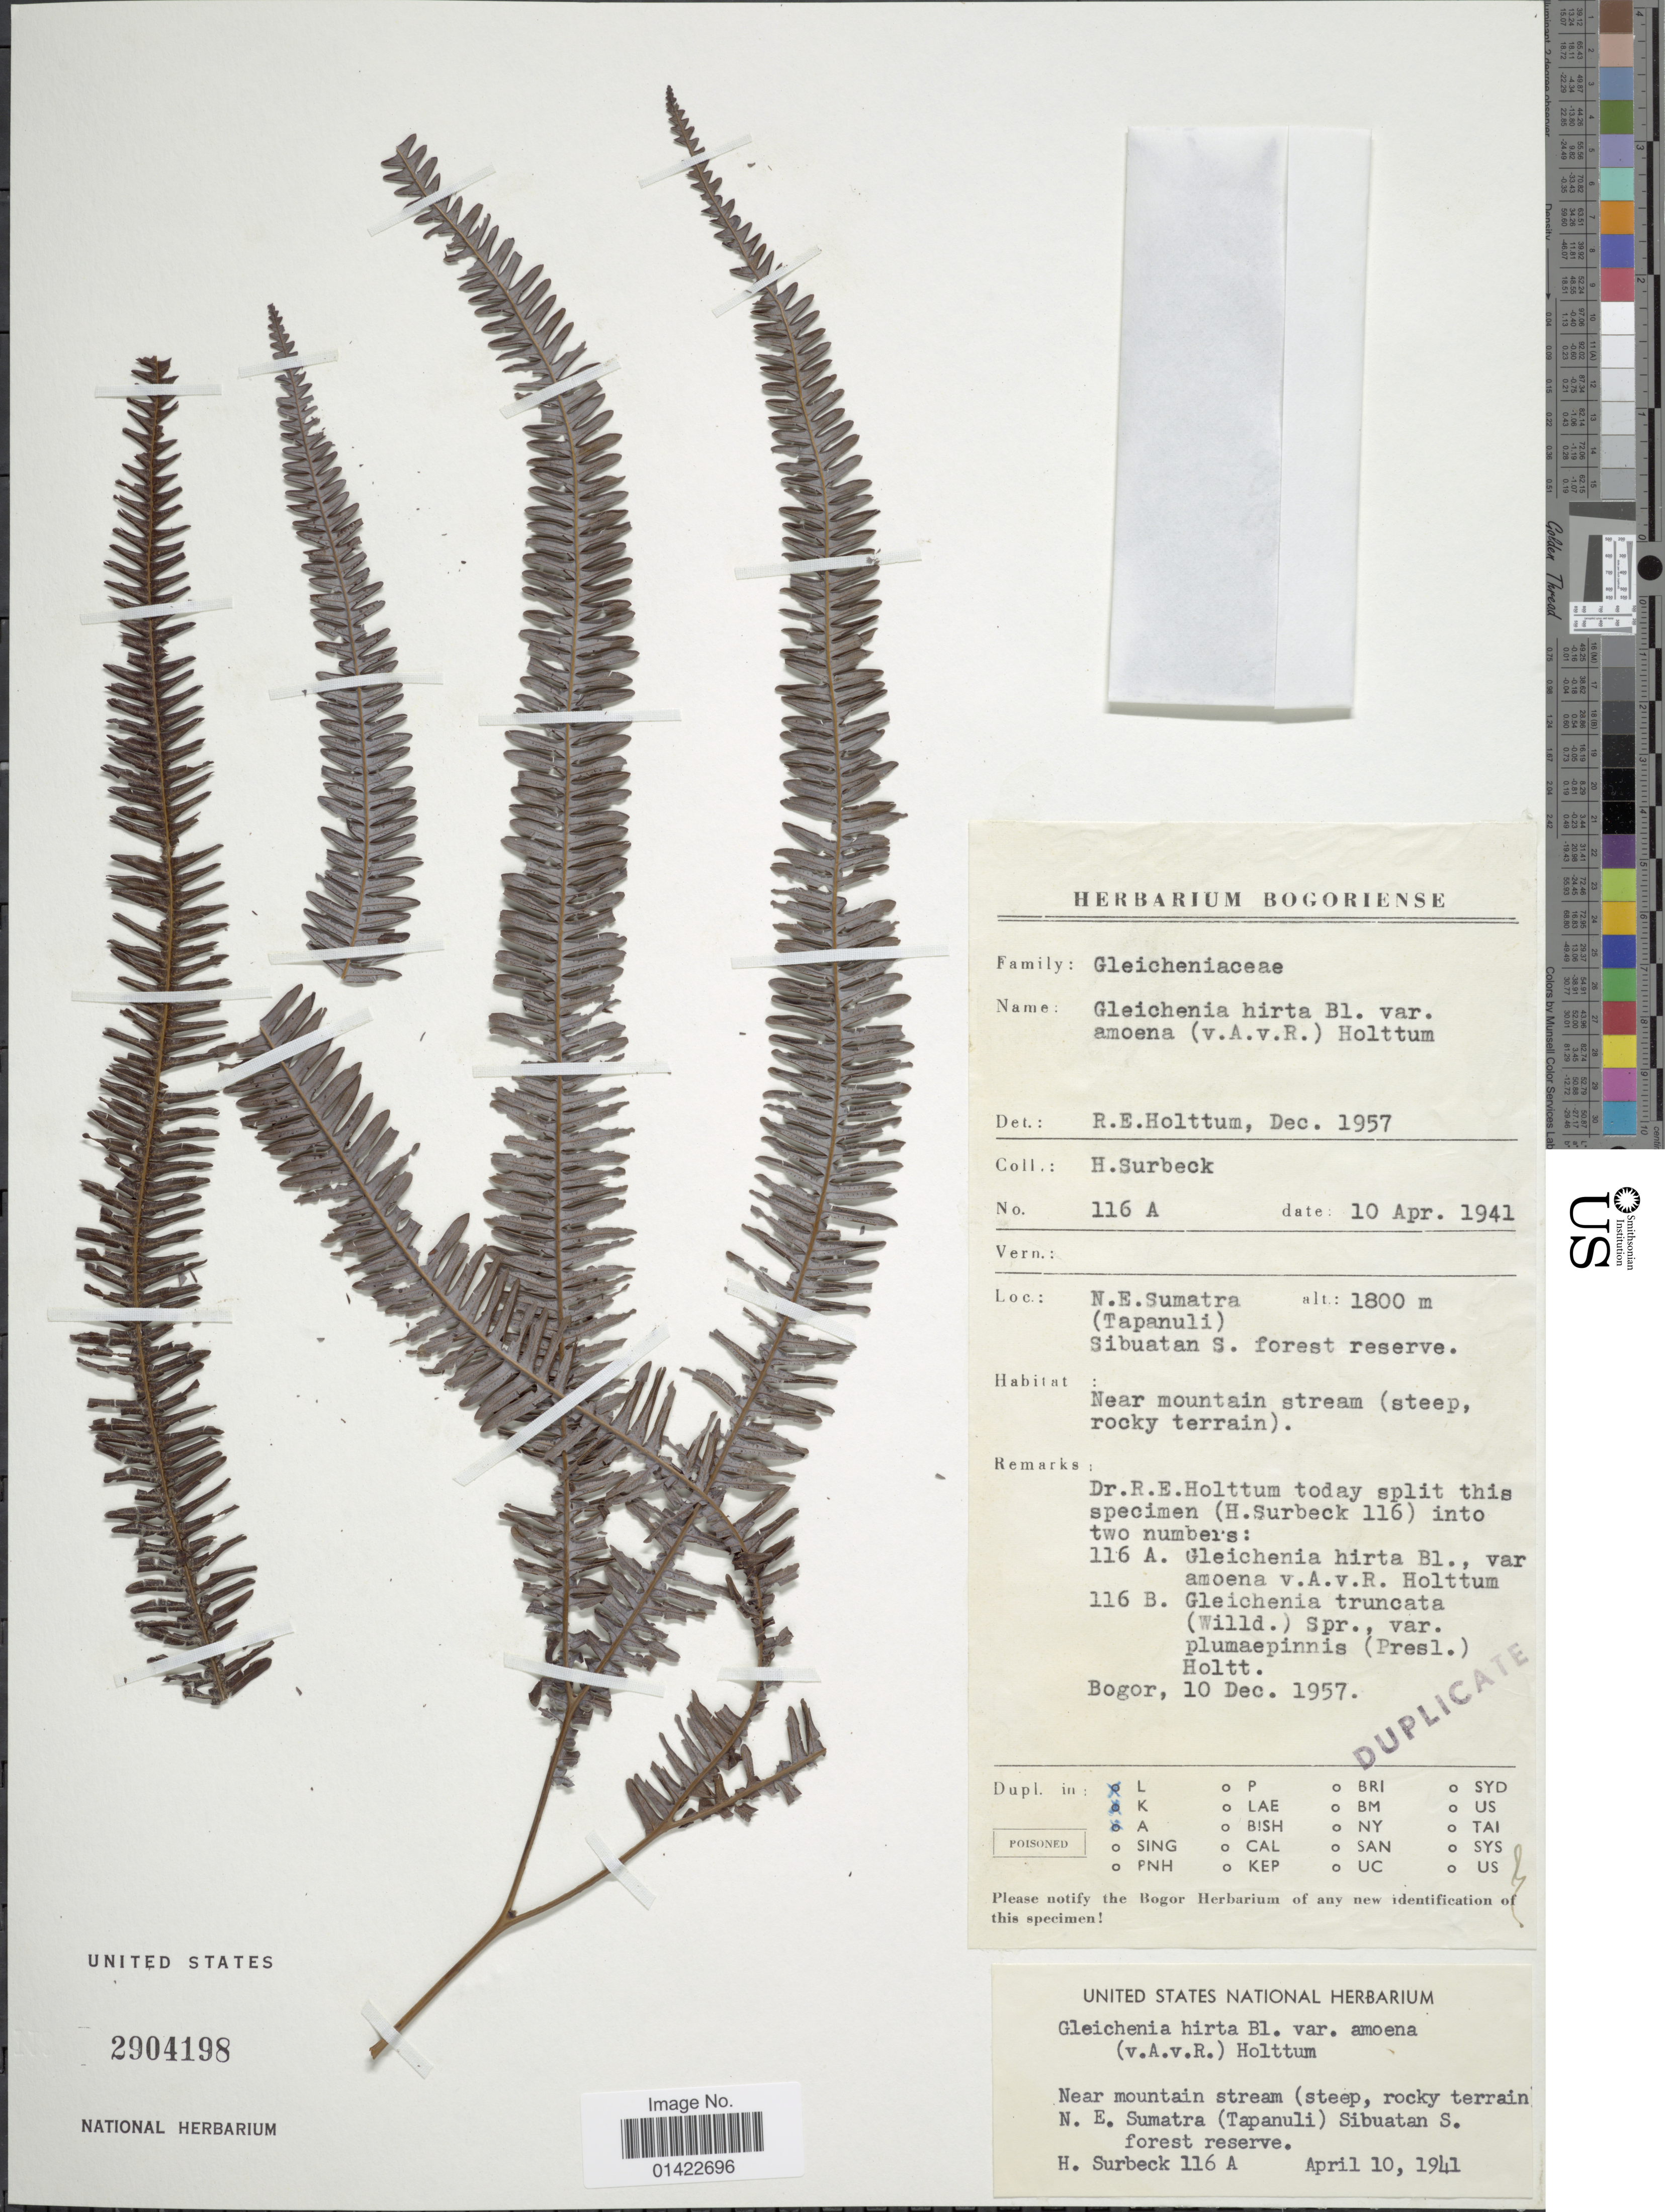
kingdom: Plantae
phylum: Tracheophyta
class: Polypodiopsida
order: Gleicheniales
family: Gleicheniaceae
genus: Sticherus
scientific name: Sticherus hirtus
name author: (Blume) Ching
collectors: H. Surbeck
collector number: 116A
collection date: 1941-04-10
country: Indonesia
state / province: Sumatra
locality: N.E. Sumatra (Tapanuli) SibutanS. forest reserve.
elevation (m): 1800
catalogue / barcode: US 2904198